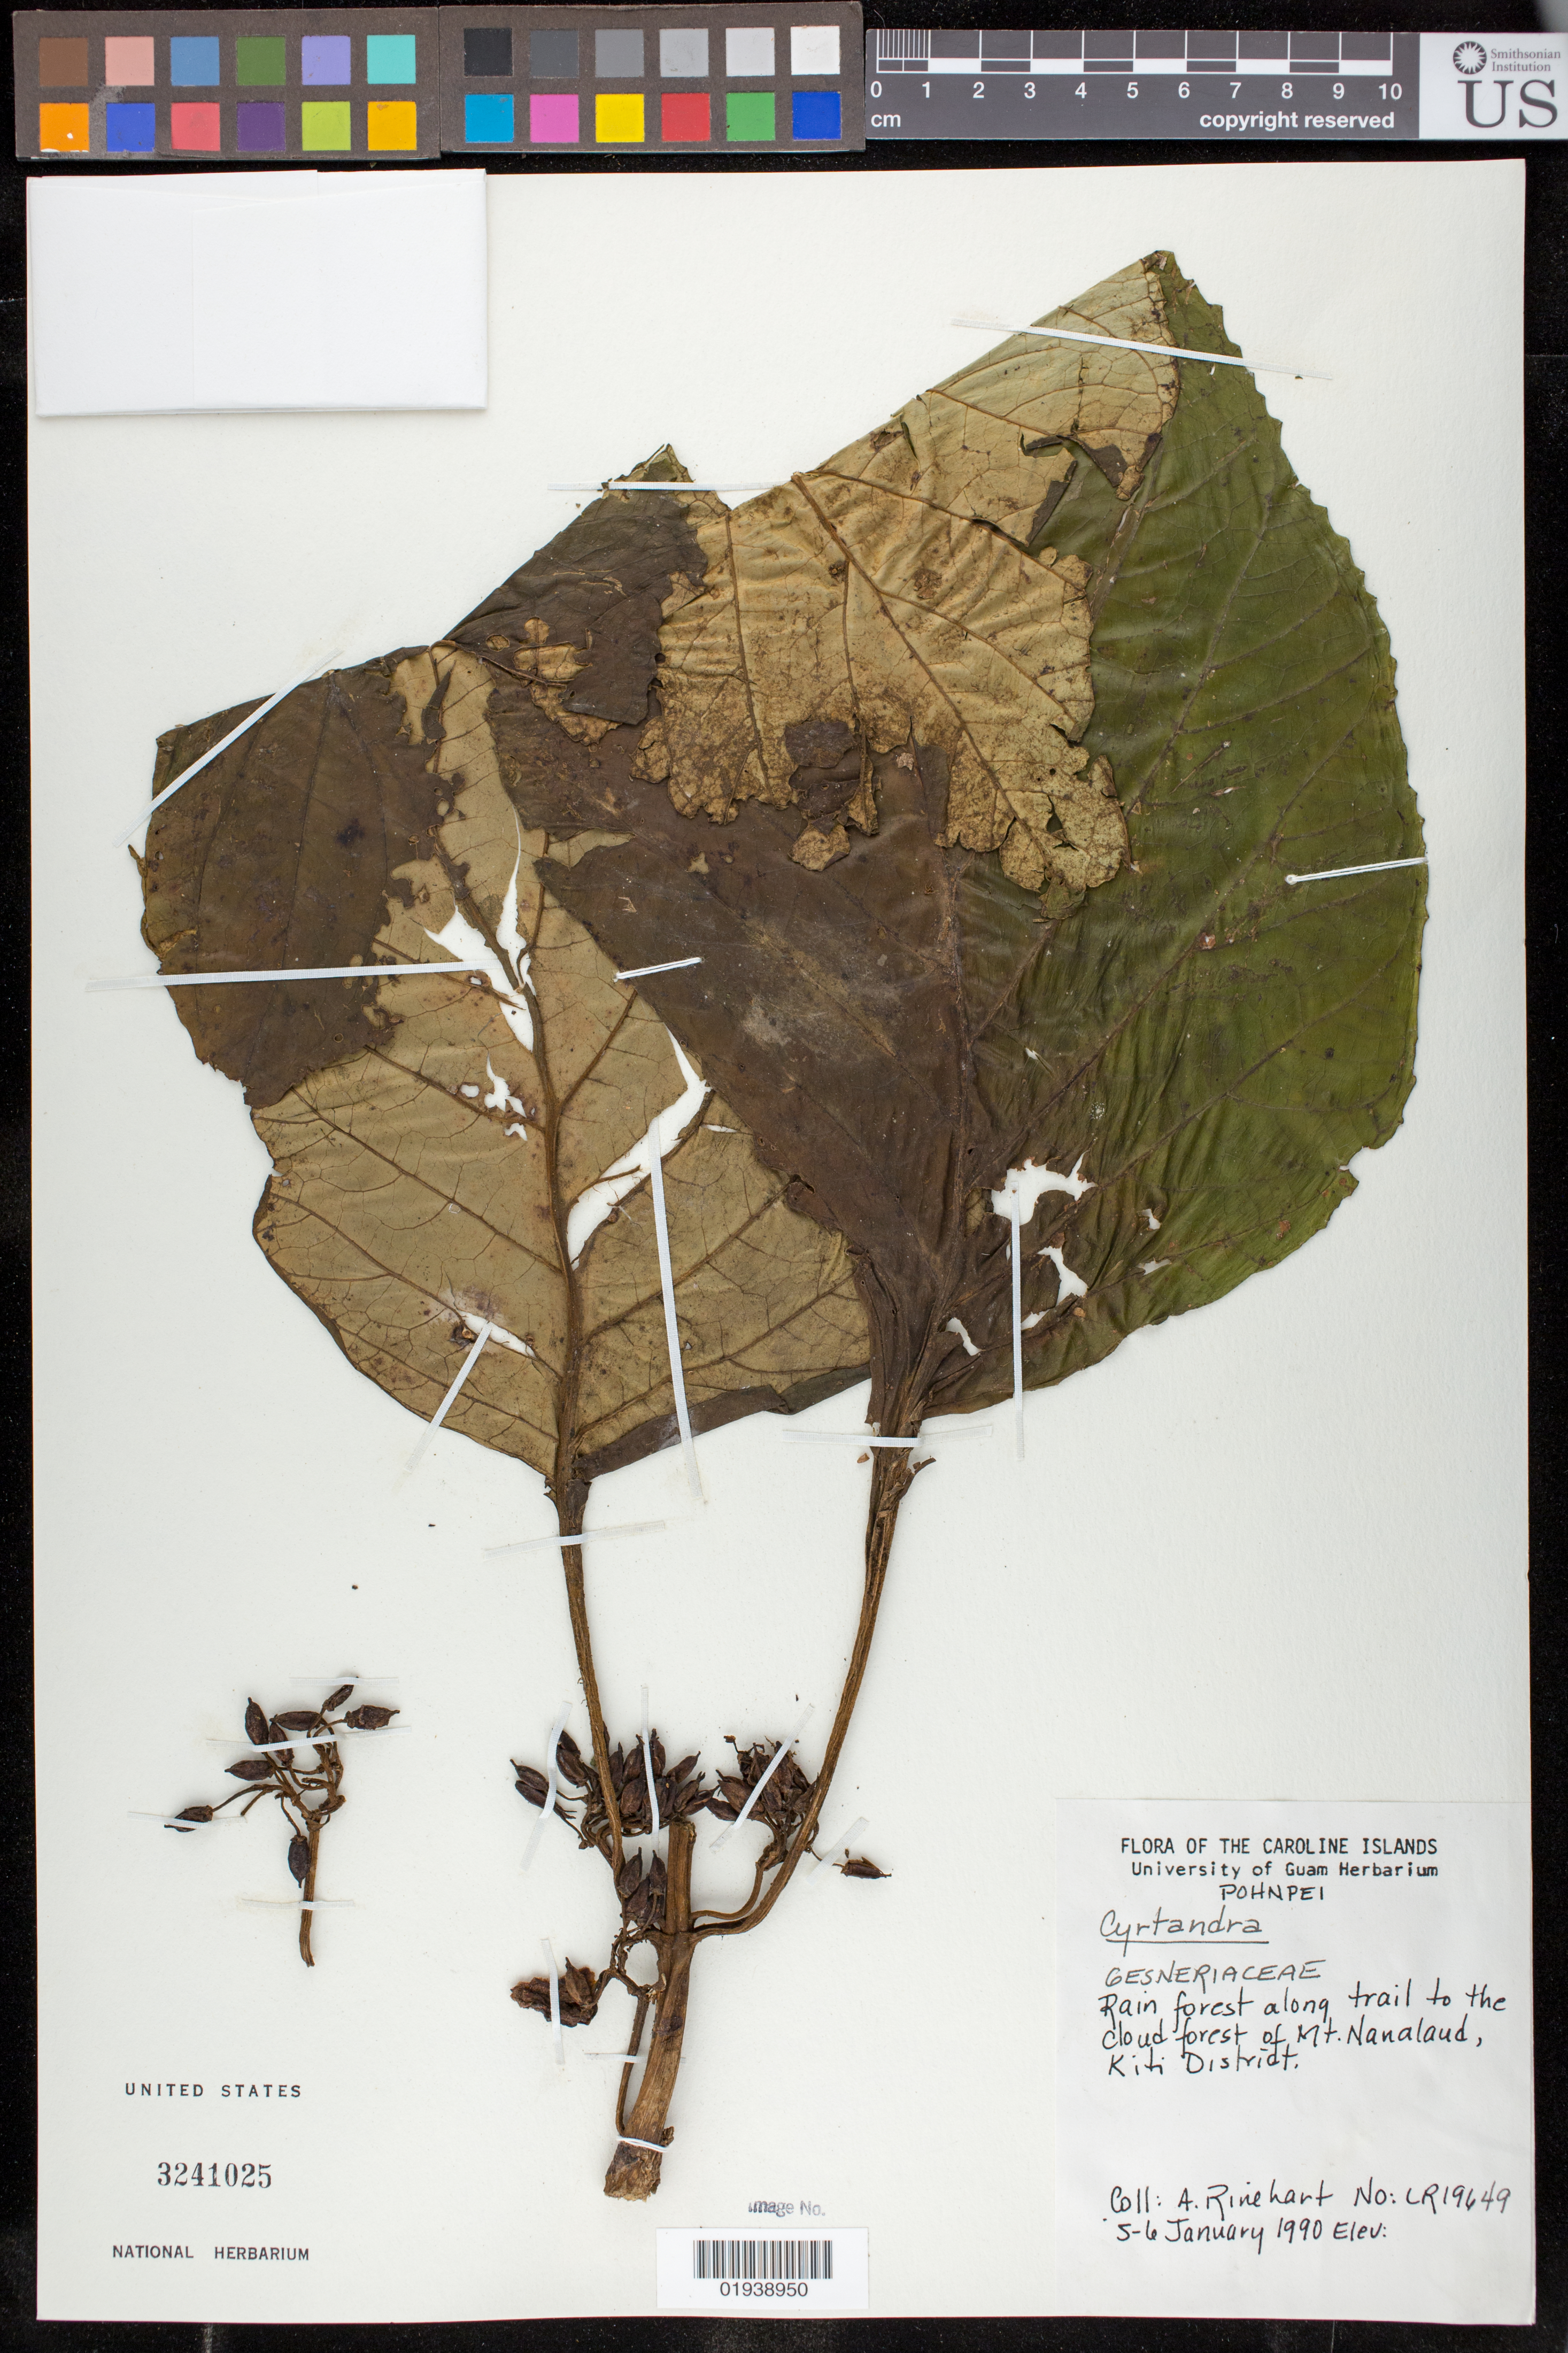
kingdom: Plantae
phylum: Tracheophyta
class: Magnoliopsida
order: Lamiales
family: Gesneriaceae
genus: Cyrtandra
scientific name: Cyrtandra sp.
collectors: A. Rinehart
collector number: LR19649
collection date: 1990-01-05/1990-01-06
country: Micronesia, Federated States of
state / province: Pohnpei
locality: The Caroline Islands. Rain forest along trail to the cloud forest of Mt. Nanalaud, Kiti District.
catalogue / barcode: US 3241025